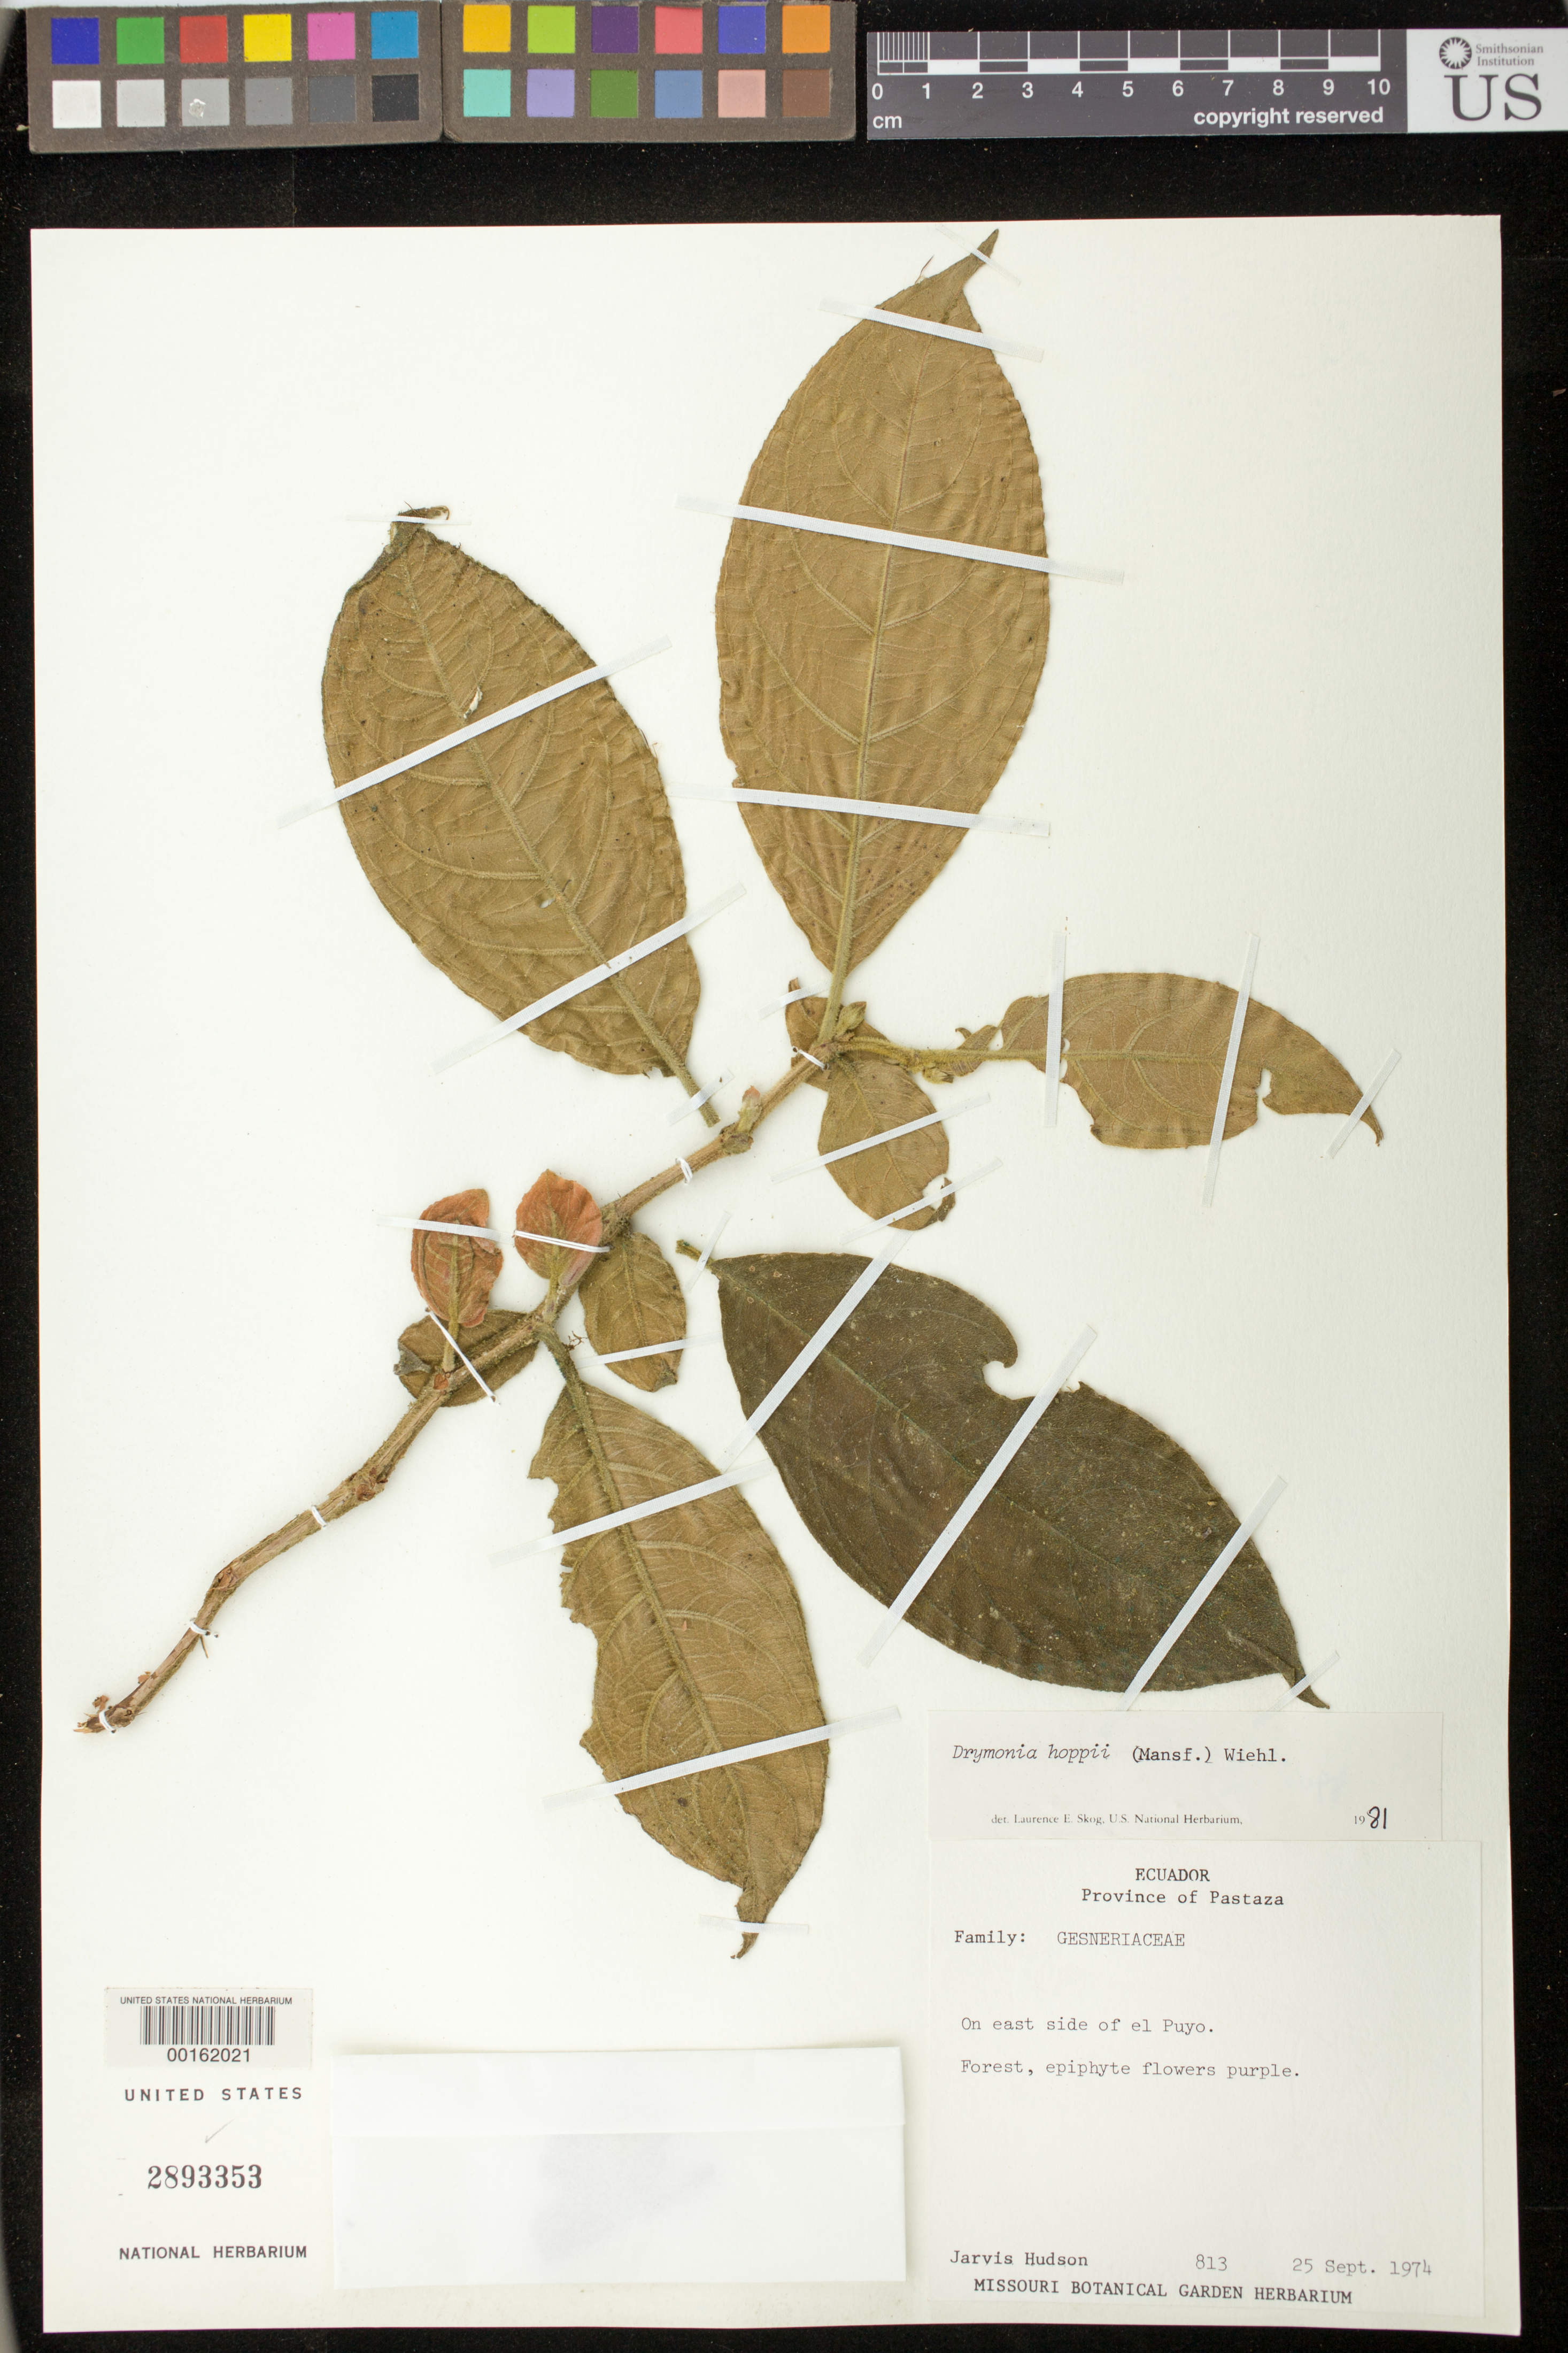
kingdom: Plantae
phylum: Tracheophyta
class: Magnoliopsida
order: Lamiales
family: Gesneriaceae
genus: Drymonia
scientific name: Drymonia hoppii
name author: (Mansf.) Wiehler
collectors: J. Hudson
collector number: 813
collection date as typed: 25 Sep 1974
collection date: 1974-09-25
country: Ecuador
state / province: Pastaza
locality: On east side of El Puyo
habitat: Forest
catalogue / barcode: US 2893353